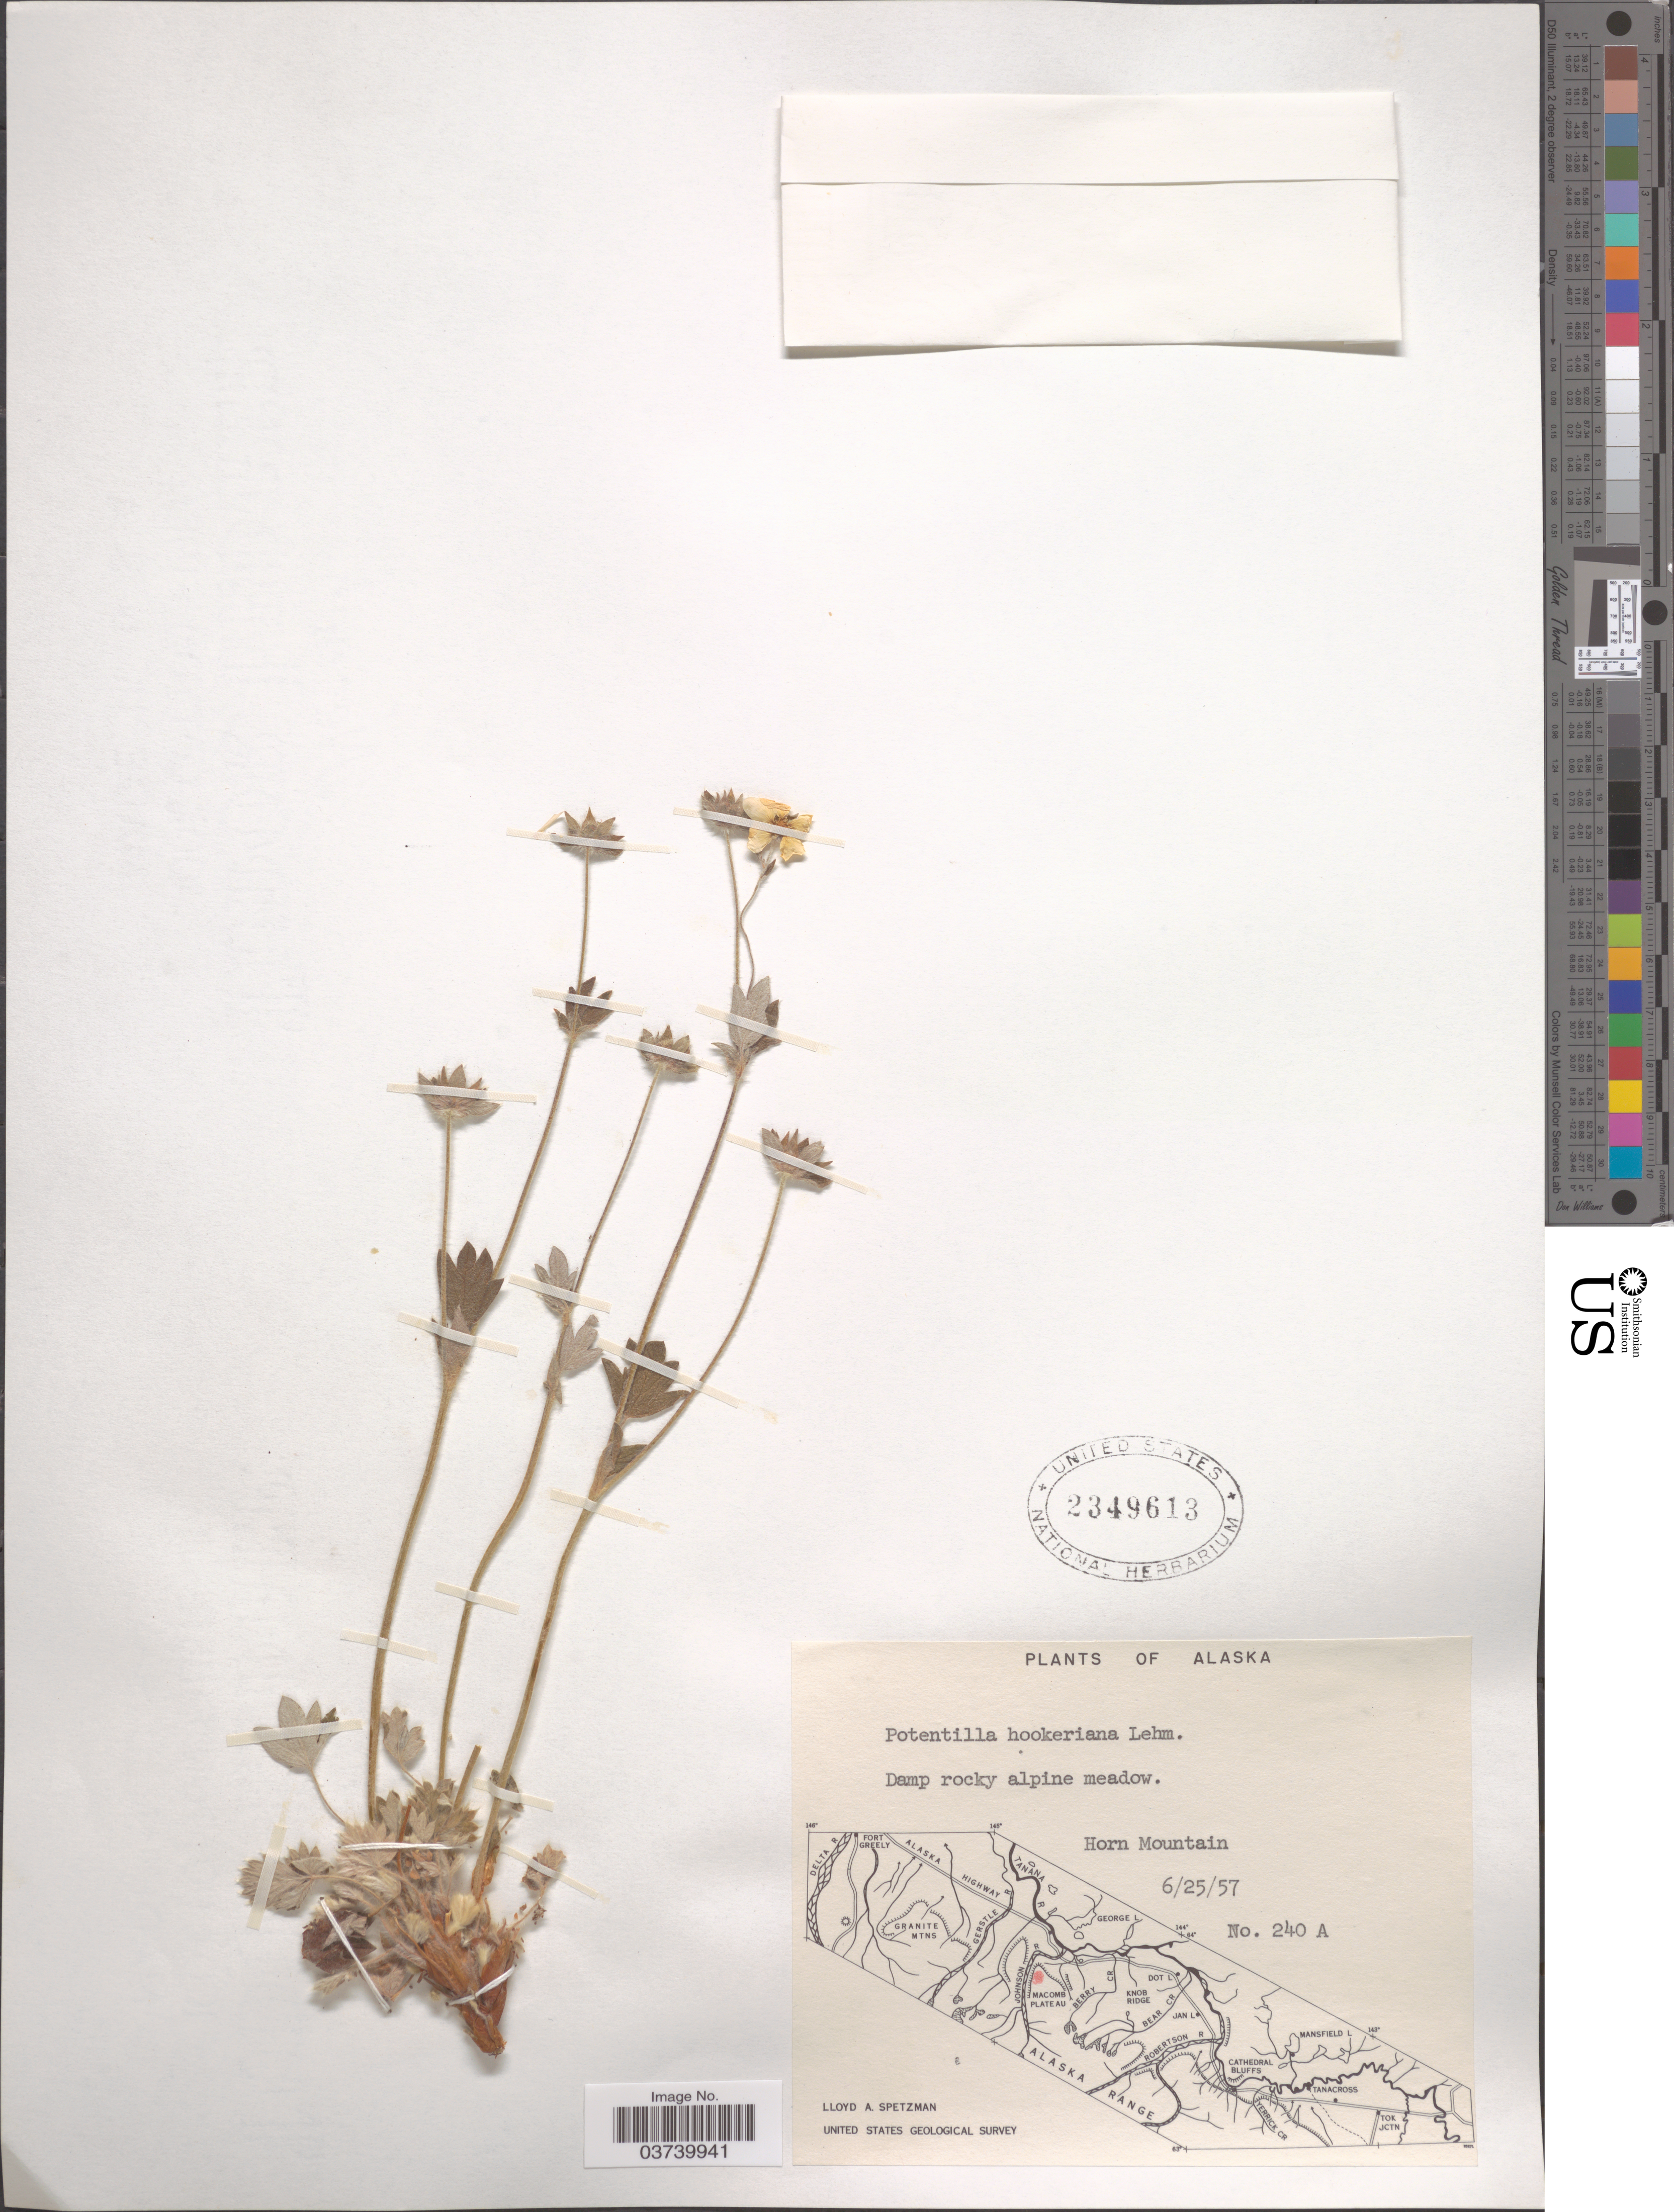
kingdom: Plantae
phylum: Tracheophyta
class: Magnoliopsida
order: Rosales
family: Rosaceae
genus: Potentilla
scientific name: Potentilla hookeriana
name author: F. Lehm.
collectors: L. Spetzman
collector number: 240A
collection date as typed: Transcribed d/m/y: 25/7/57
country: United States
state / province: Alaska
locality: Horn Mountain.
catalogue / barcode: US 2349613